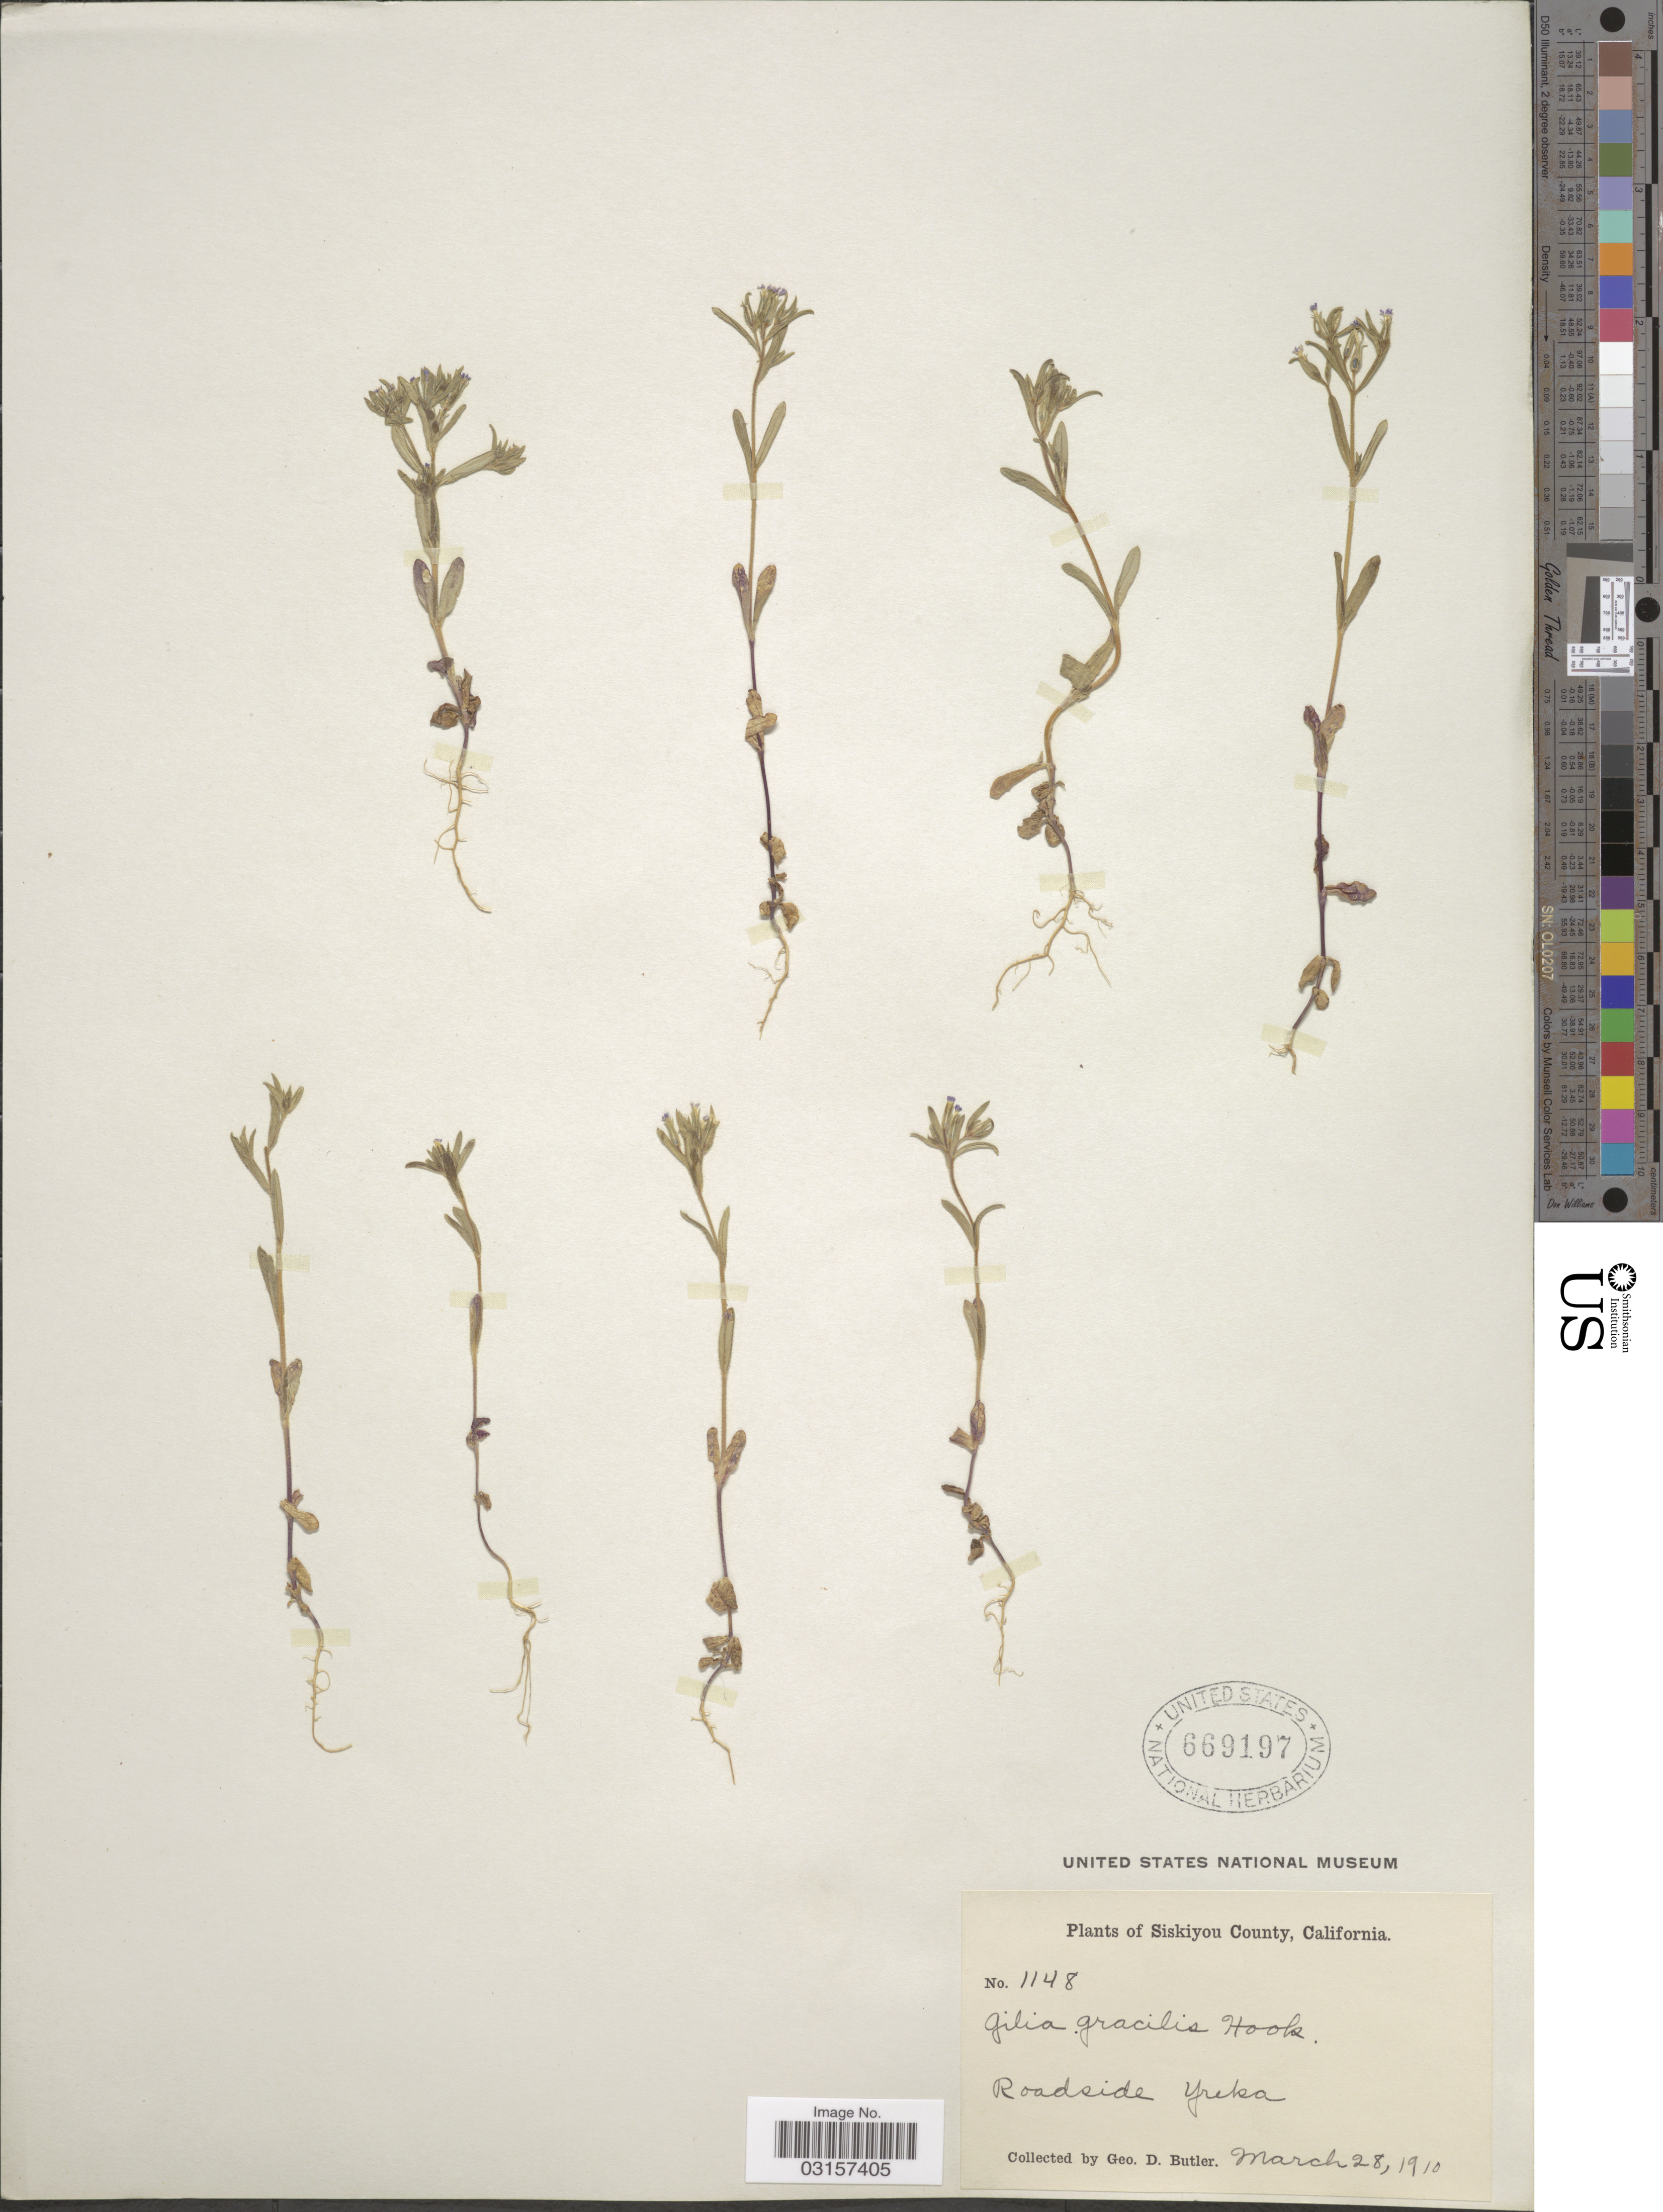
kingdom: Plantae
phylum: Tracheophyta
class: Magnoliopsida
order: Ericales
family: Polemoniaceae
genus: Microsteris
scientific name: Microsteris gracilis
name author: (Hook.) Greene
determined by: (US) Smithsonian Institution - National Museum of Natural History - Department of Botany (UNITED STATES)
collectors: G. D. Butler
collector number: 1148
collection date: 1910-03-28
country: United States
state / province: California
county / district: Siskiyou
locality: Siskiyou County, Roadside Yreka.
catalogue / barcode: US 669197